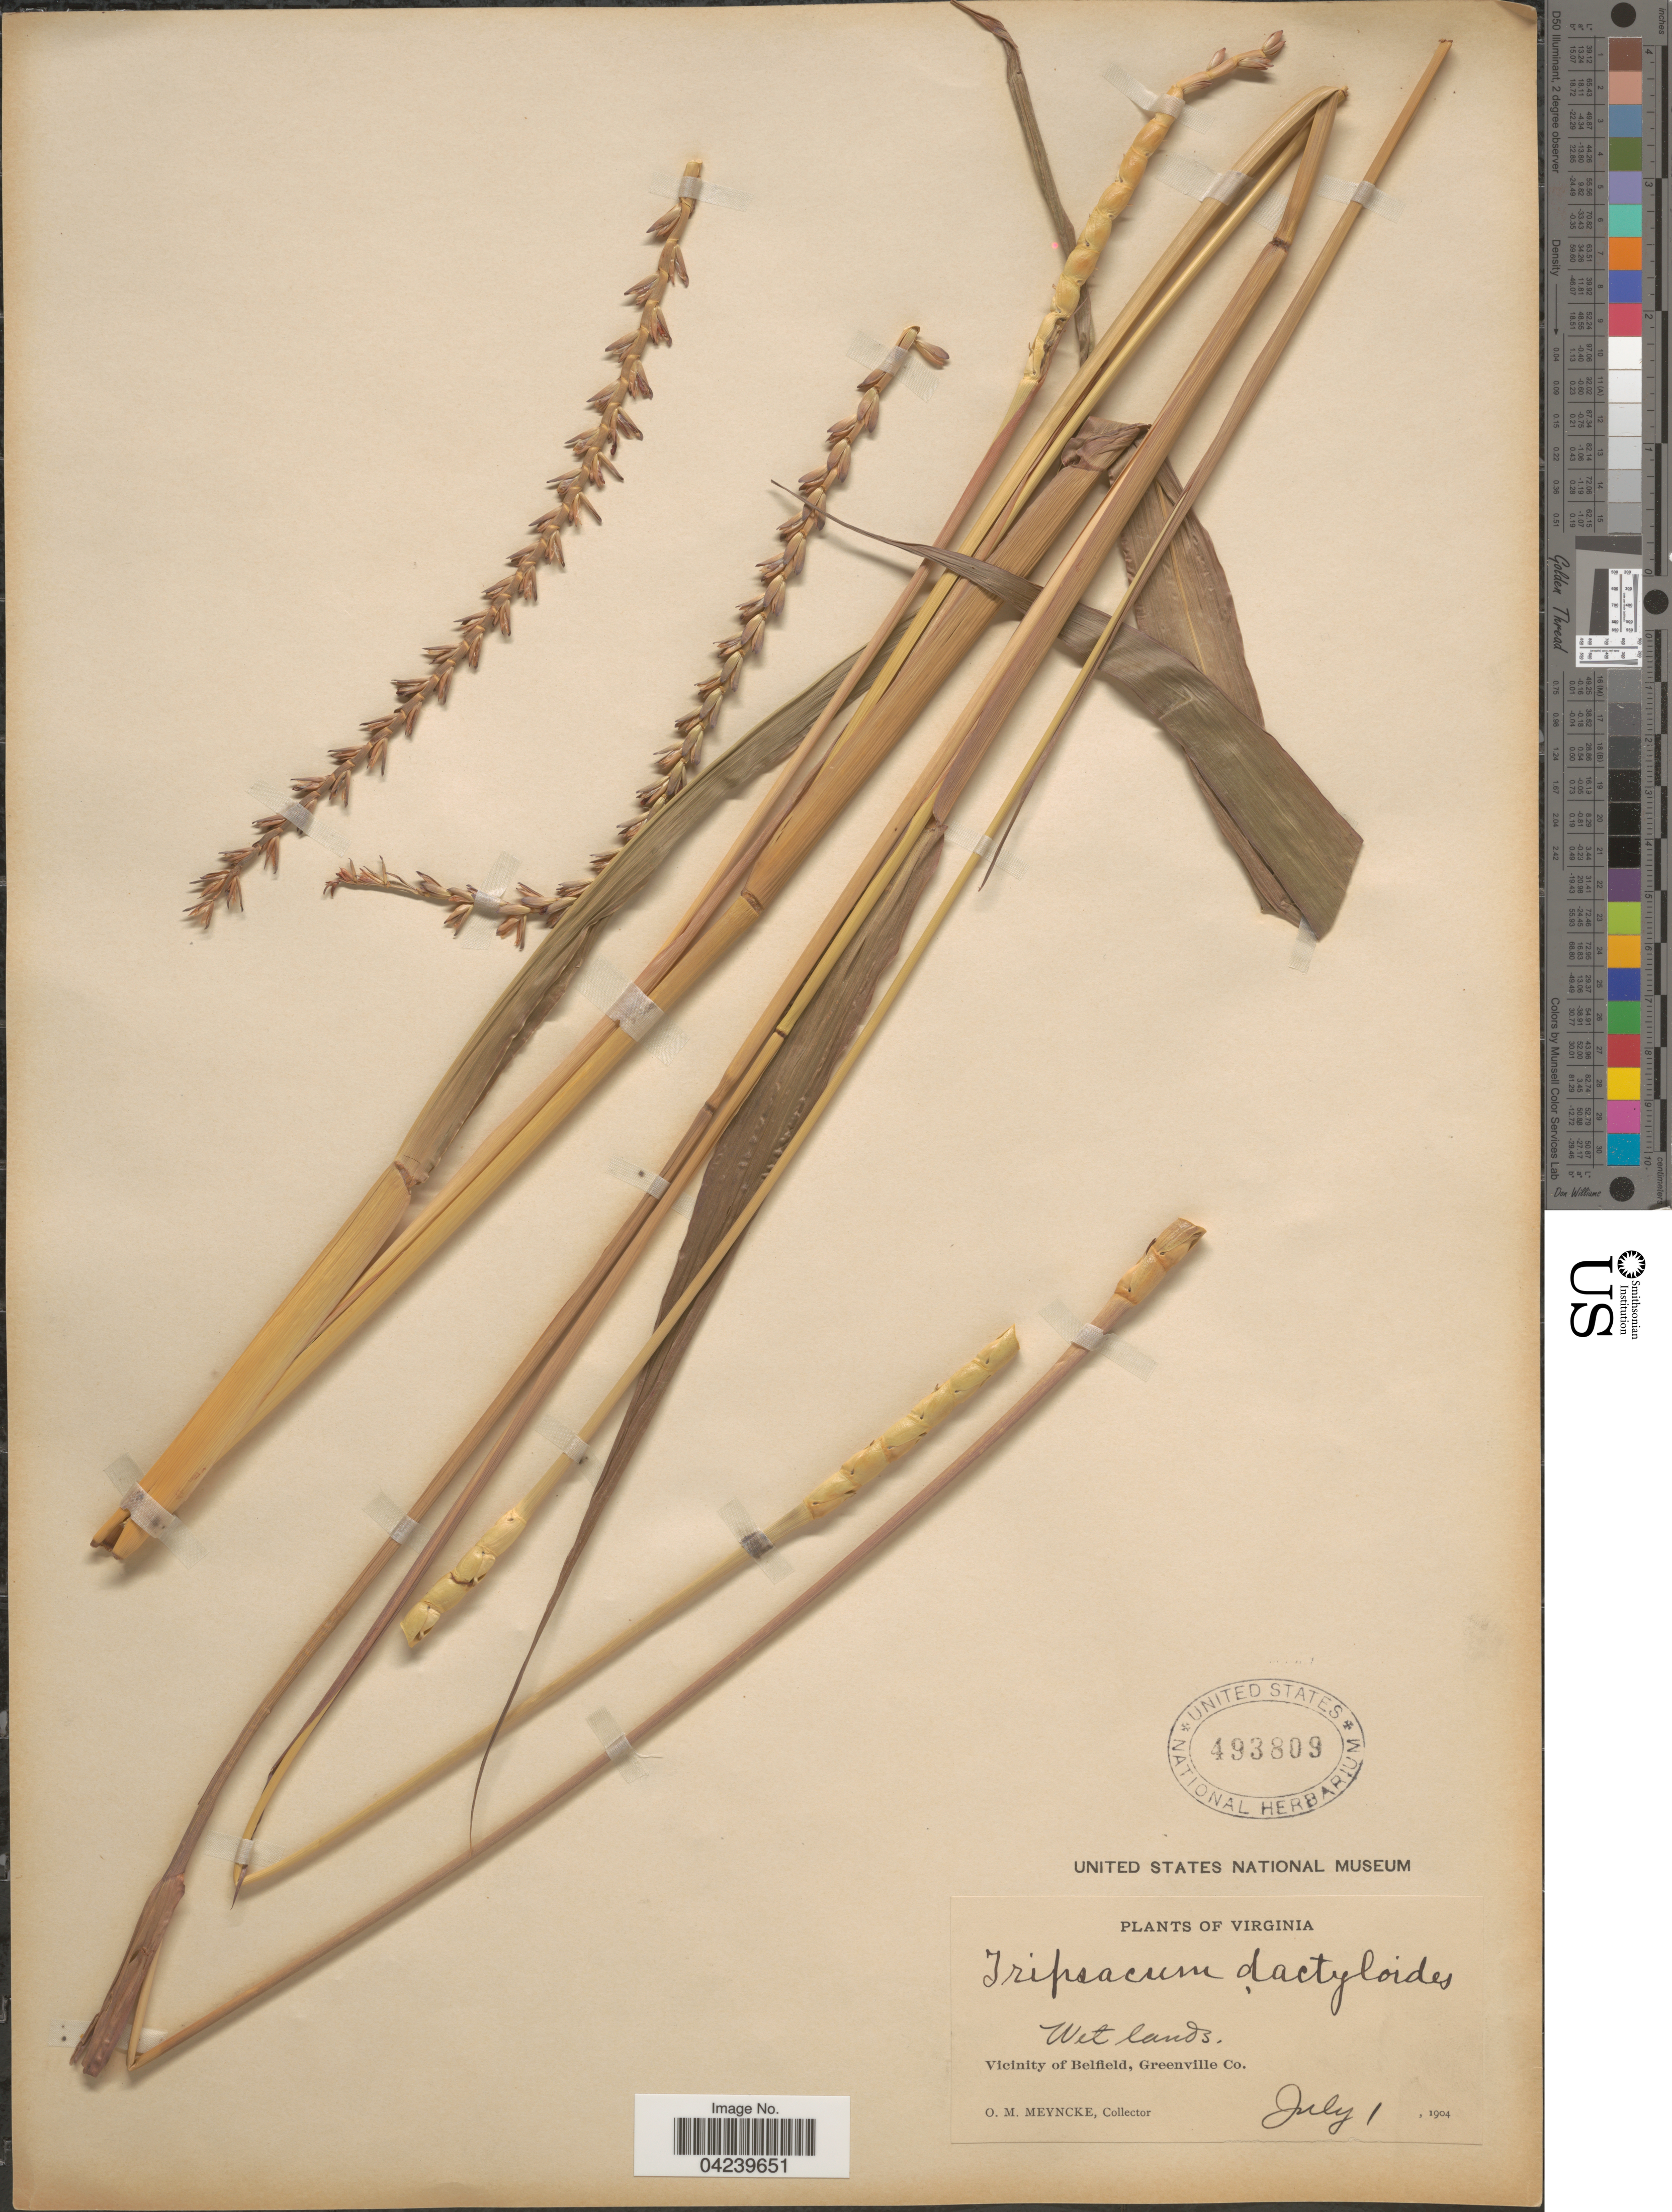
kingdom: Plantae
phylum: Tracheophyta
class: Liliopsida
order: Poales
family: Poaceae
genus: Tripsacum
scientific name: Tripsacum dactyloides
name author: (L.) L.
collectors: O. Meyncke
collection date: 1904-07-01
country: United States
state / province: Virginia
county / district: Greensville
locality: Vicinity of Belfield, Greenville Co.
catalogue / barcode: US 493809